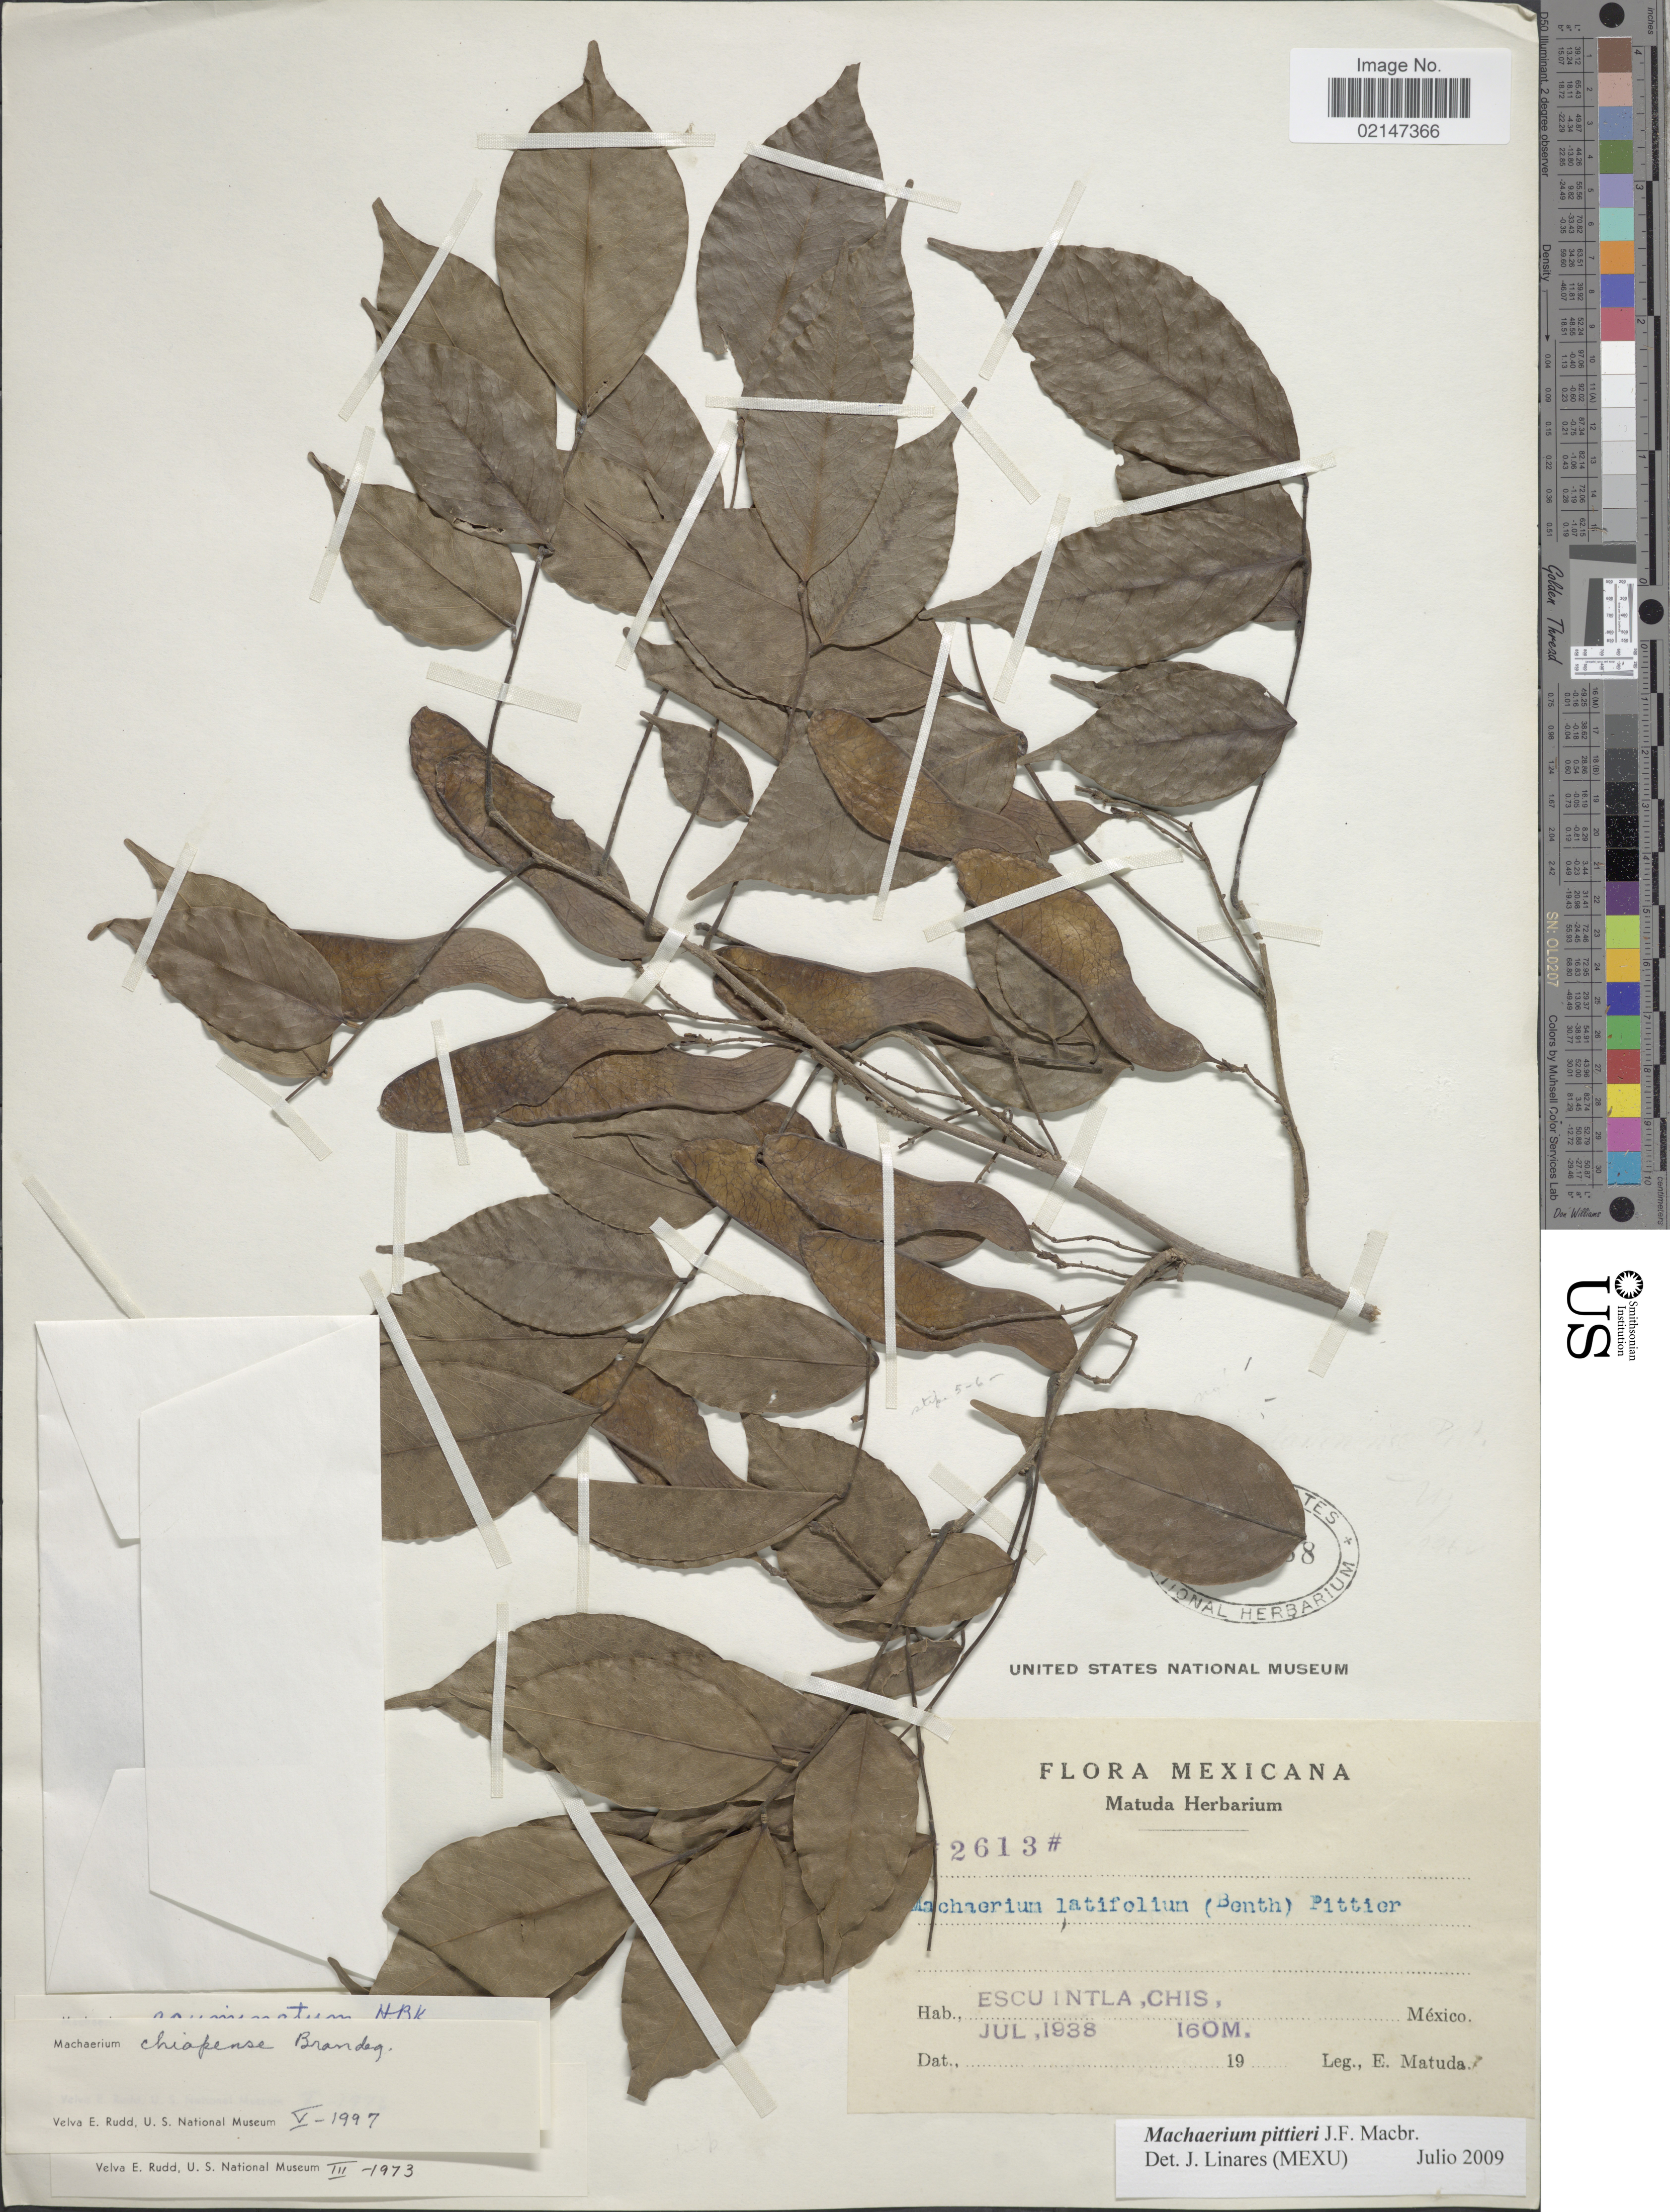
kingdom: Plantae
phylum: Tracheophyta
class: Magnoliopsida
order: Fabales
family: Fabaceae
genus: Machaerium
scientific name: Machaerium pittieri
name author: J.F. Macbr.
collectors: E. Matuda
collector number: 2613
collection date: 1938-07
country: Mexico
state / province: Chiapas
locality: Escuintla, Chis, Mexico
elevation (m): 160